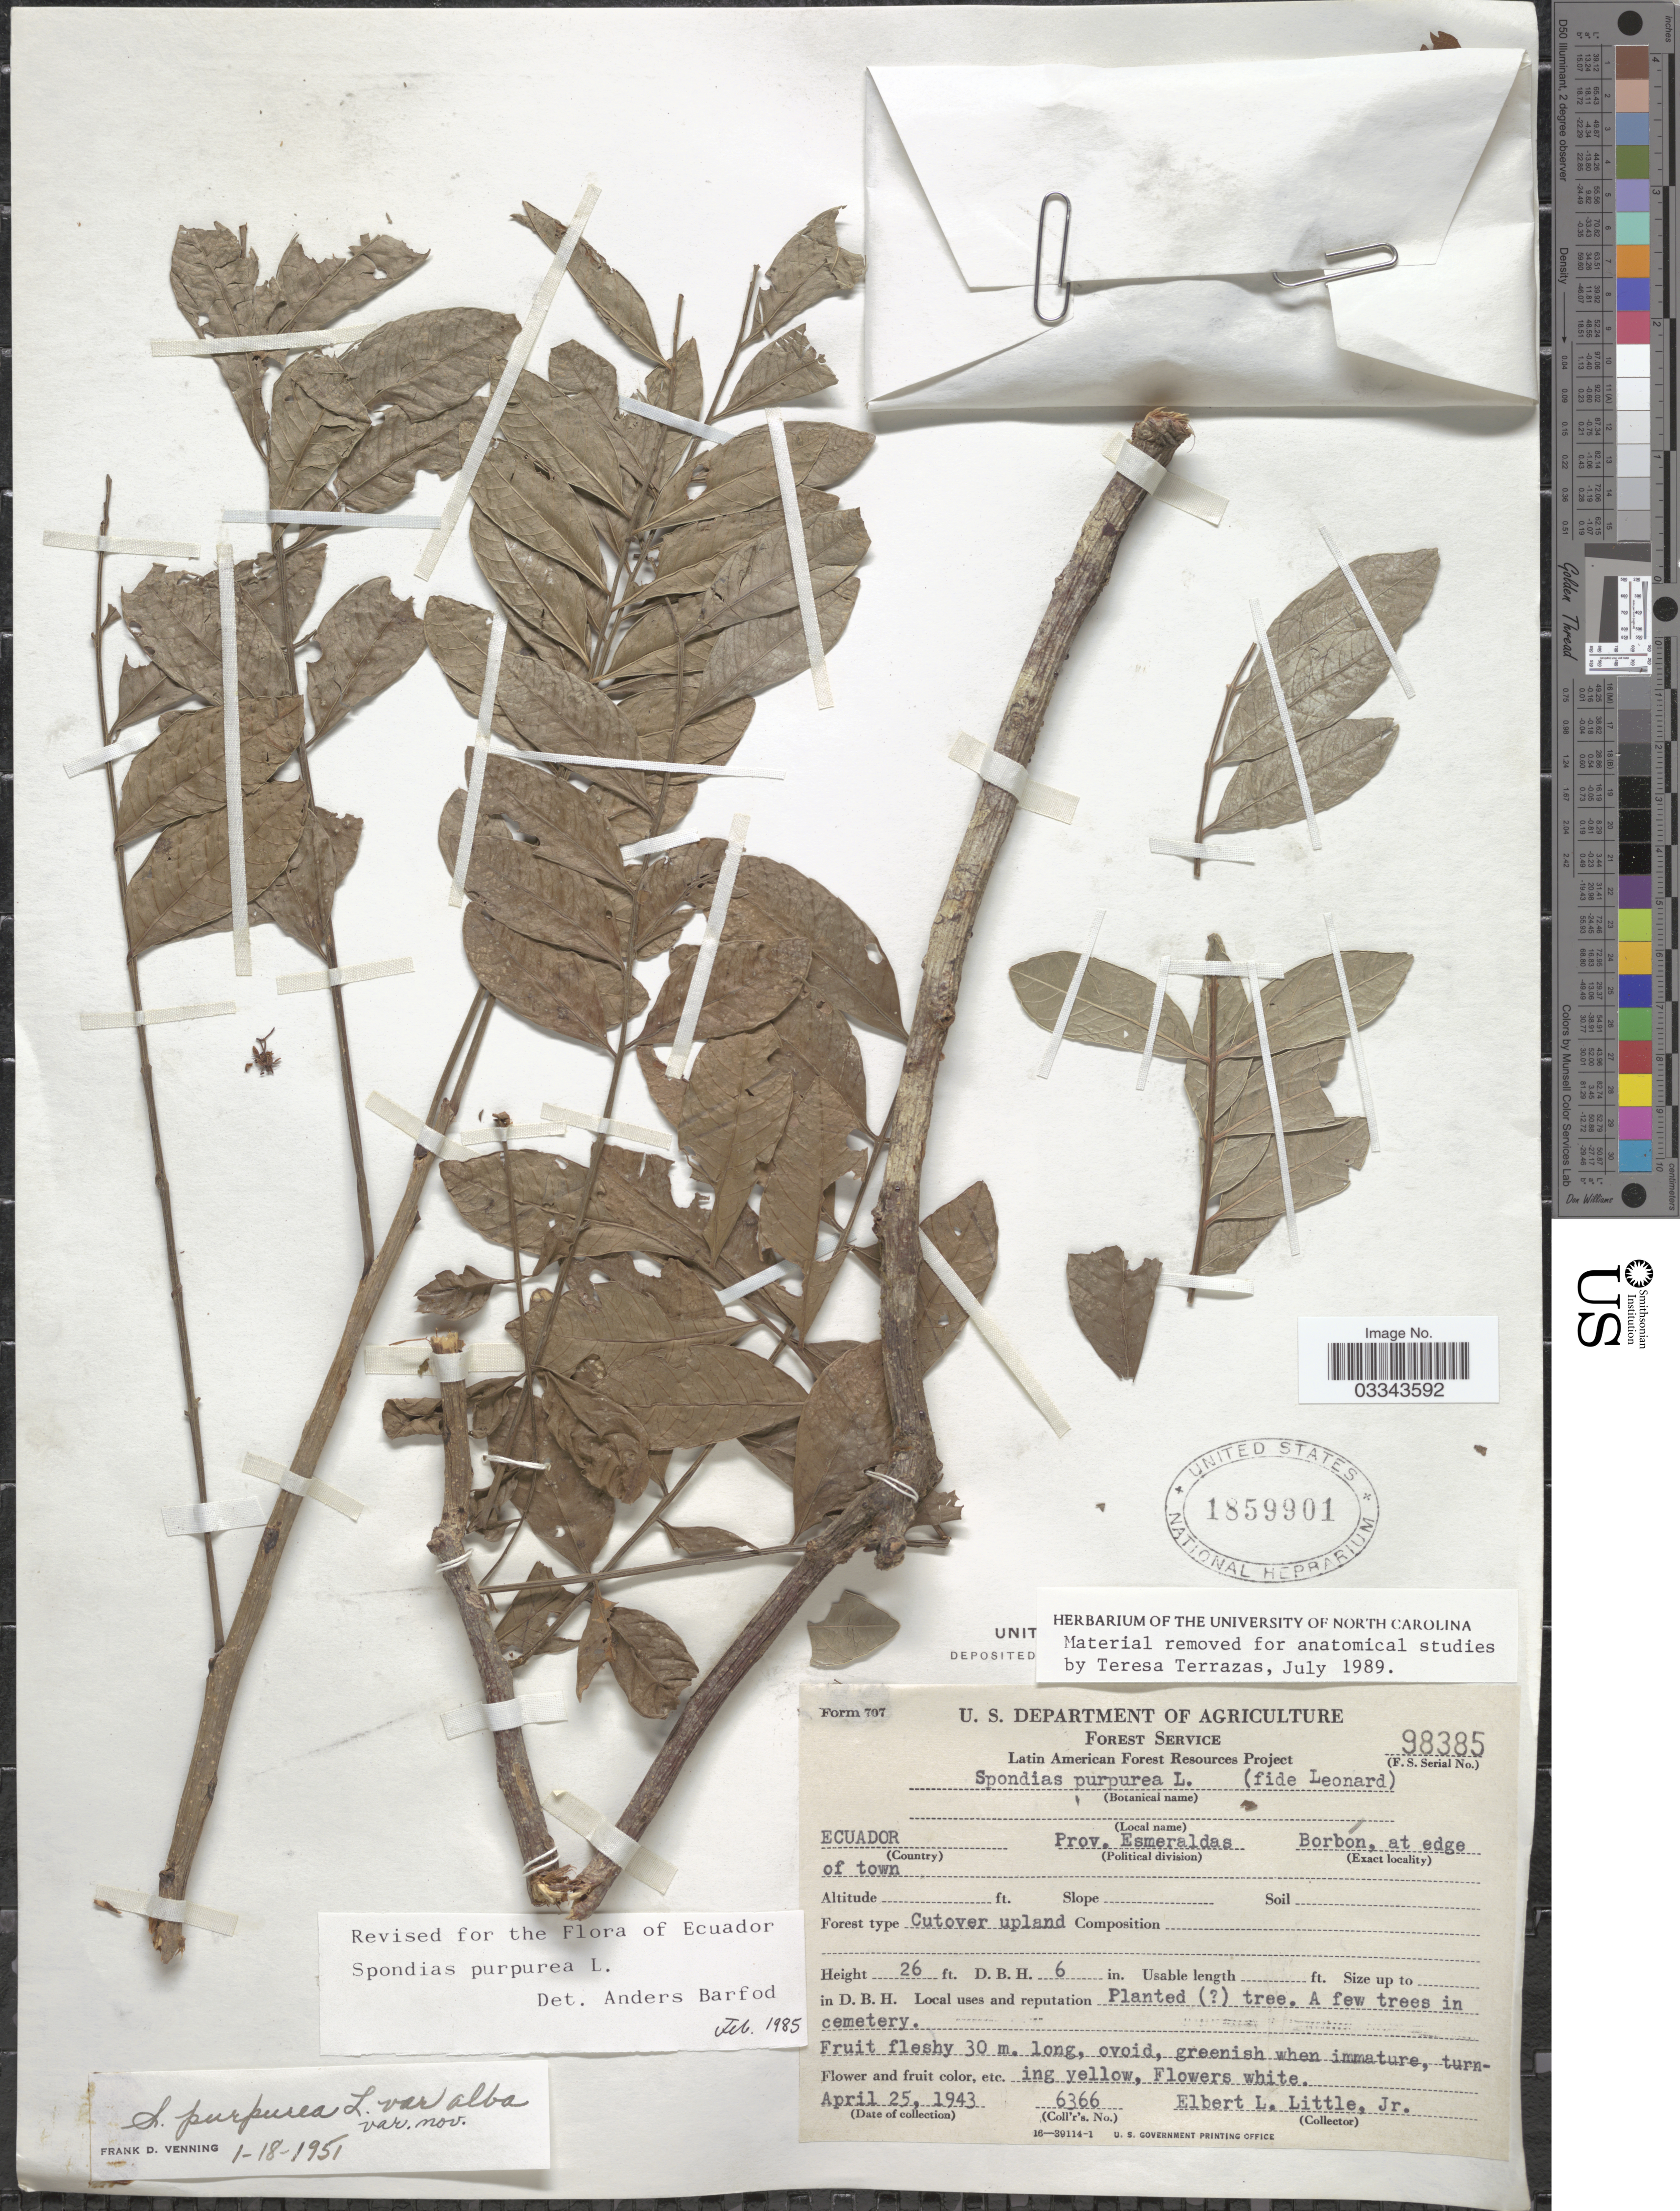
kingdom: Plantae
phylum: Tracheophyta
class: Magnoliopsida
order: Sapindales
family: Anacardiaceae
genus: Spondias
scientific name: Spondias purpurea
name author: L.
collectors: E. L. Little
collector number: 6366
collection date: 1943-04-25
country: Ecuador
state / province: Esmeraldas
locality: Borbón, at edge of town.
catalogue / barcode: US 1859901